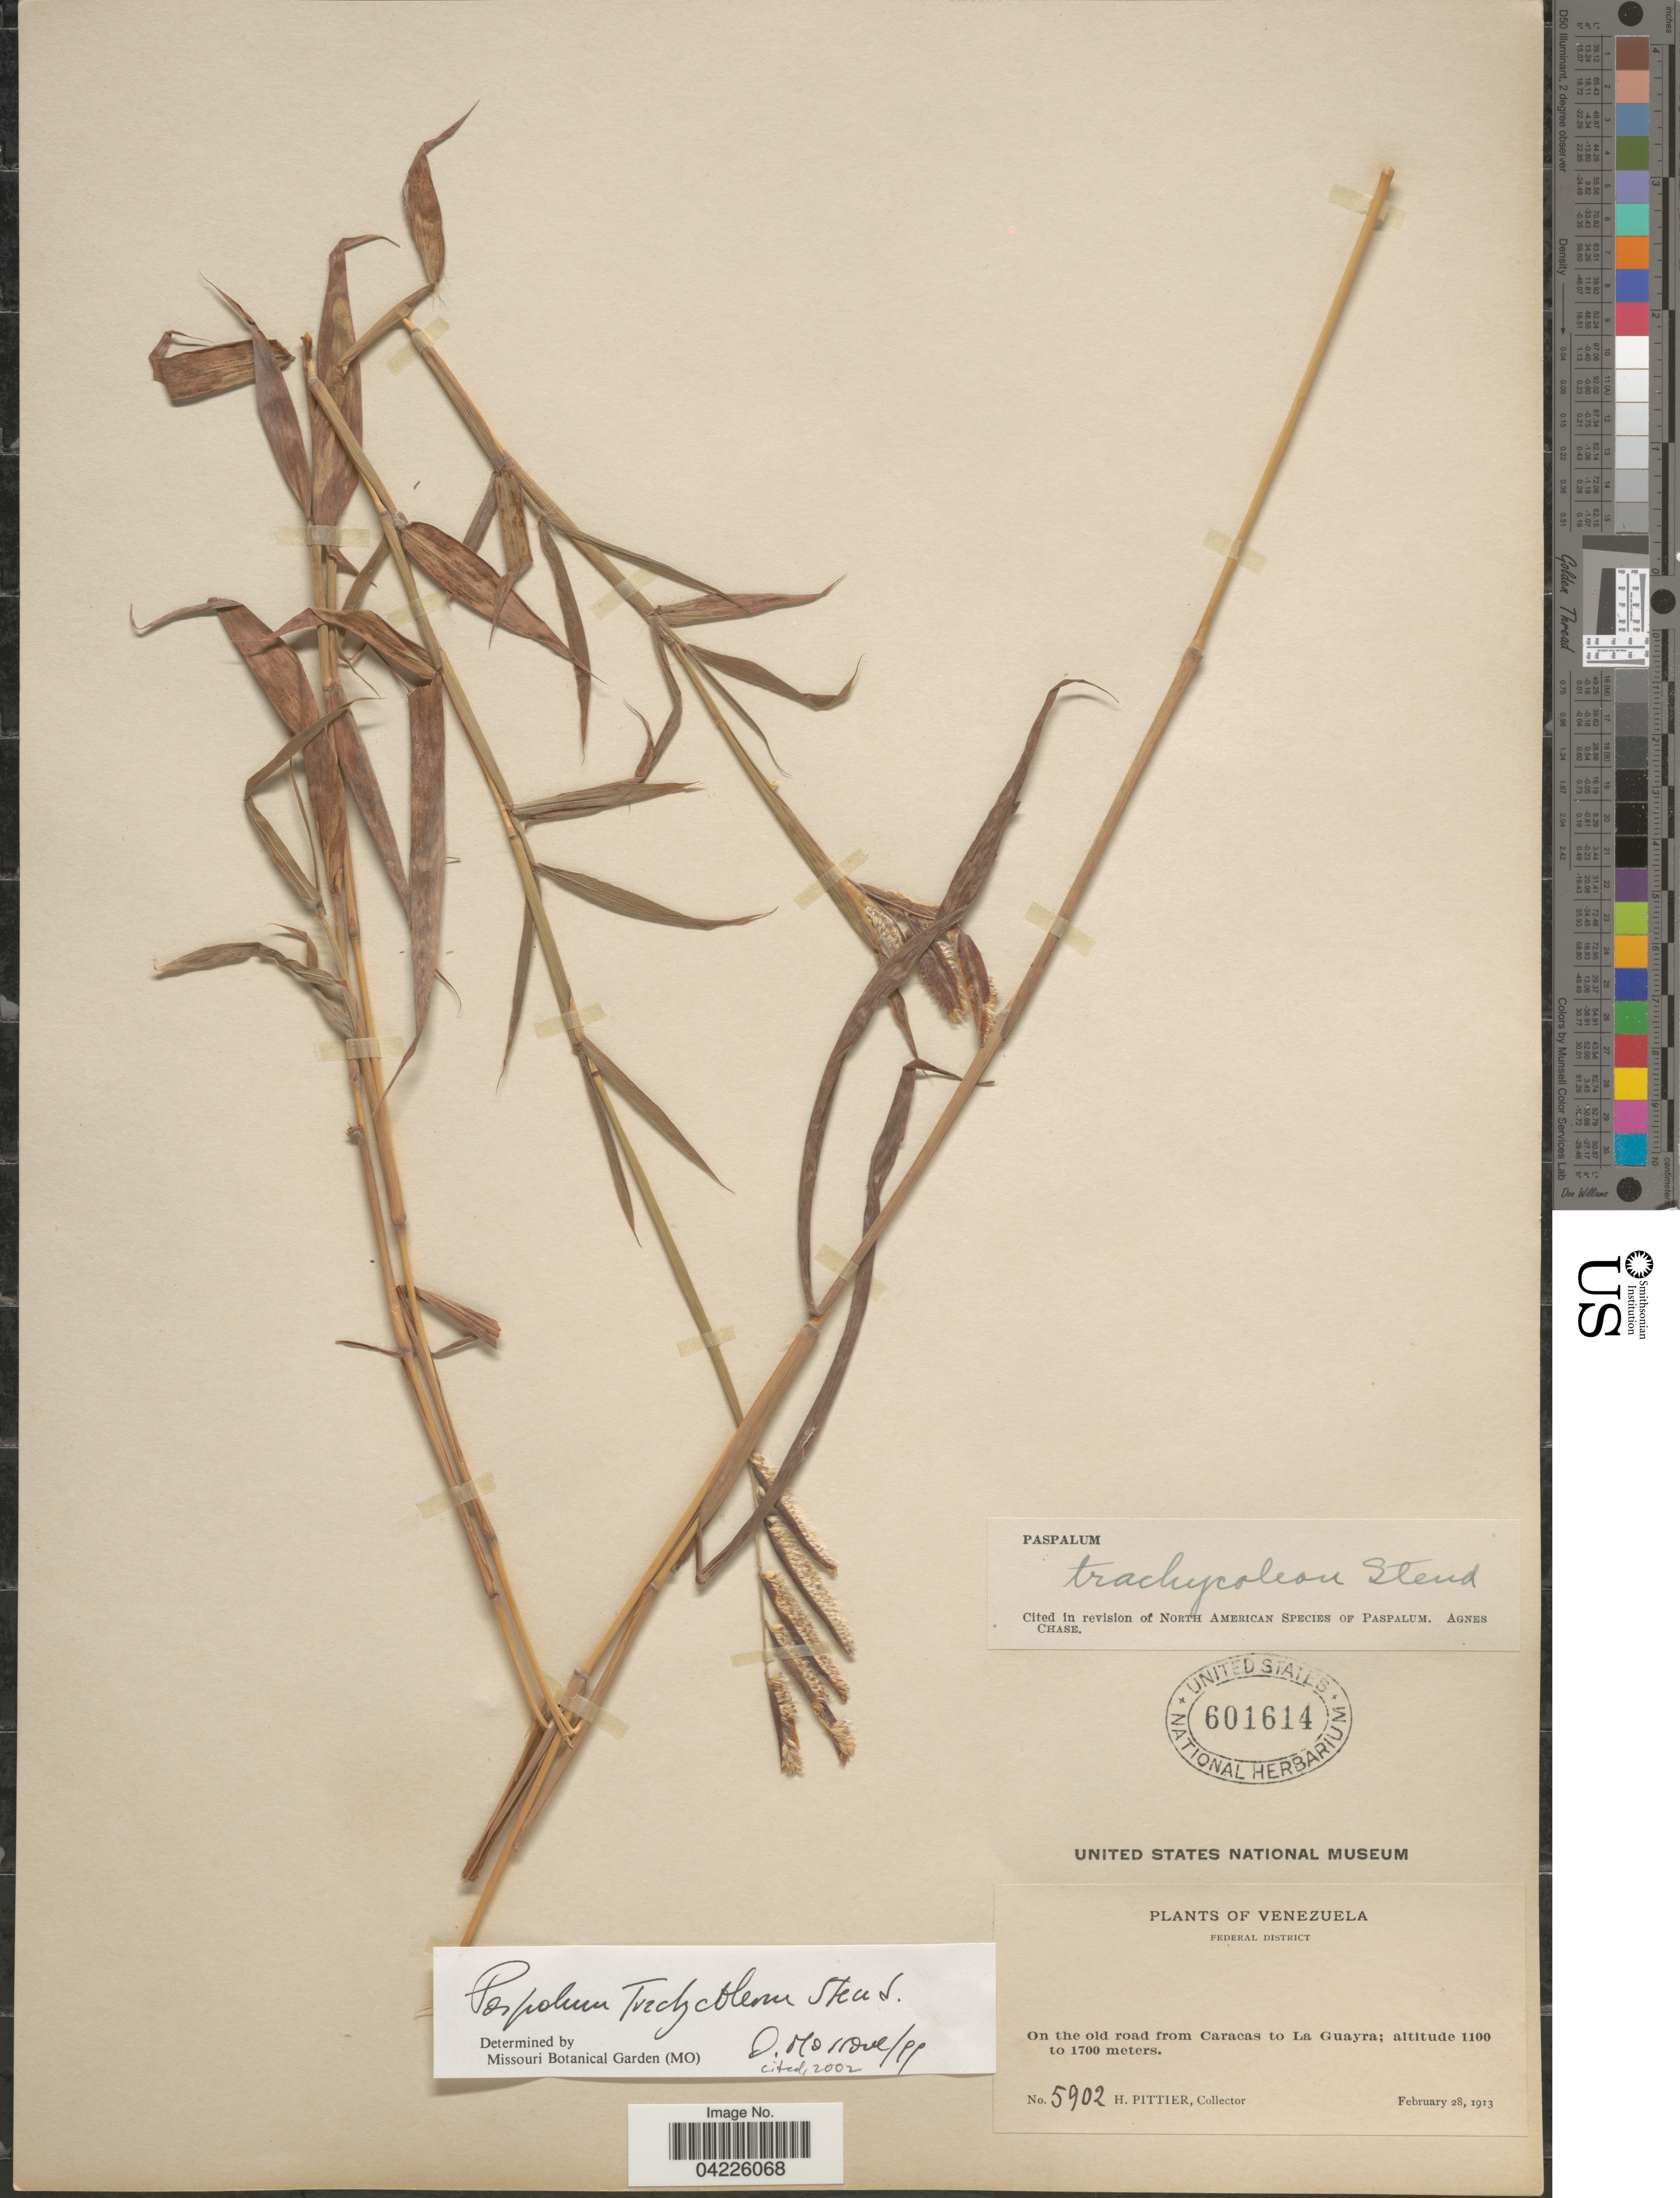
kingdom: Plantae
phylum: Tracheophyta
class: Liliopsida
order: Poales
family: Poaceae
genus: Paspalum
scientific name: Paspalum trachycoleon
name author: Steud.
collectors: H. F. Pittier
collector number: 5902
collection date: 1913-02-28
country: Venezuela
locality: Federal District. On the old road from Caracas to La Guayra.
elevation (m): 1100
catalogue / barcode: US 601614